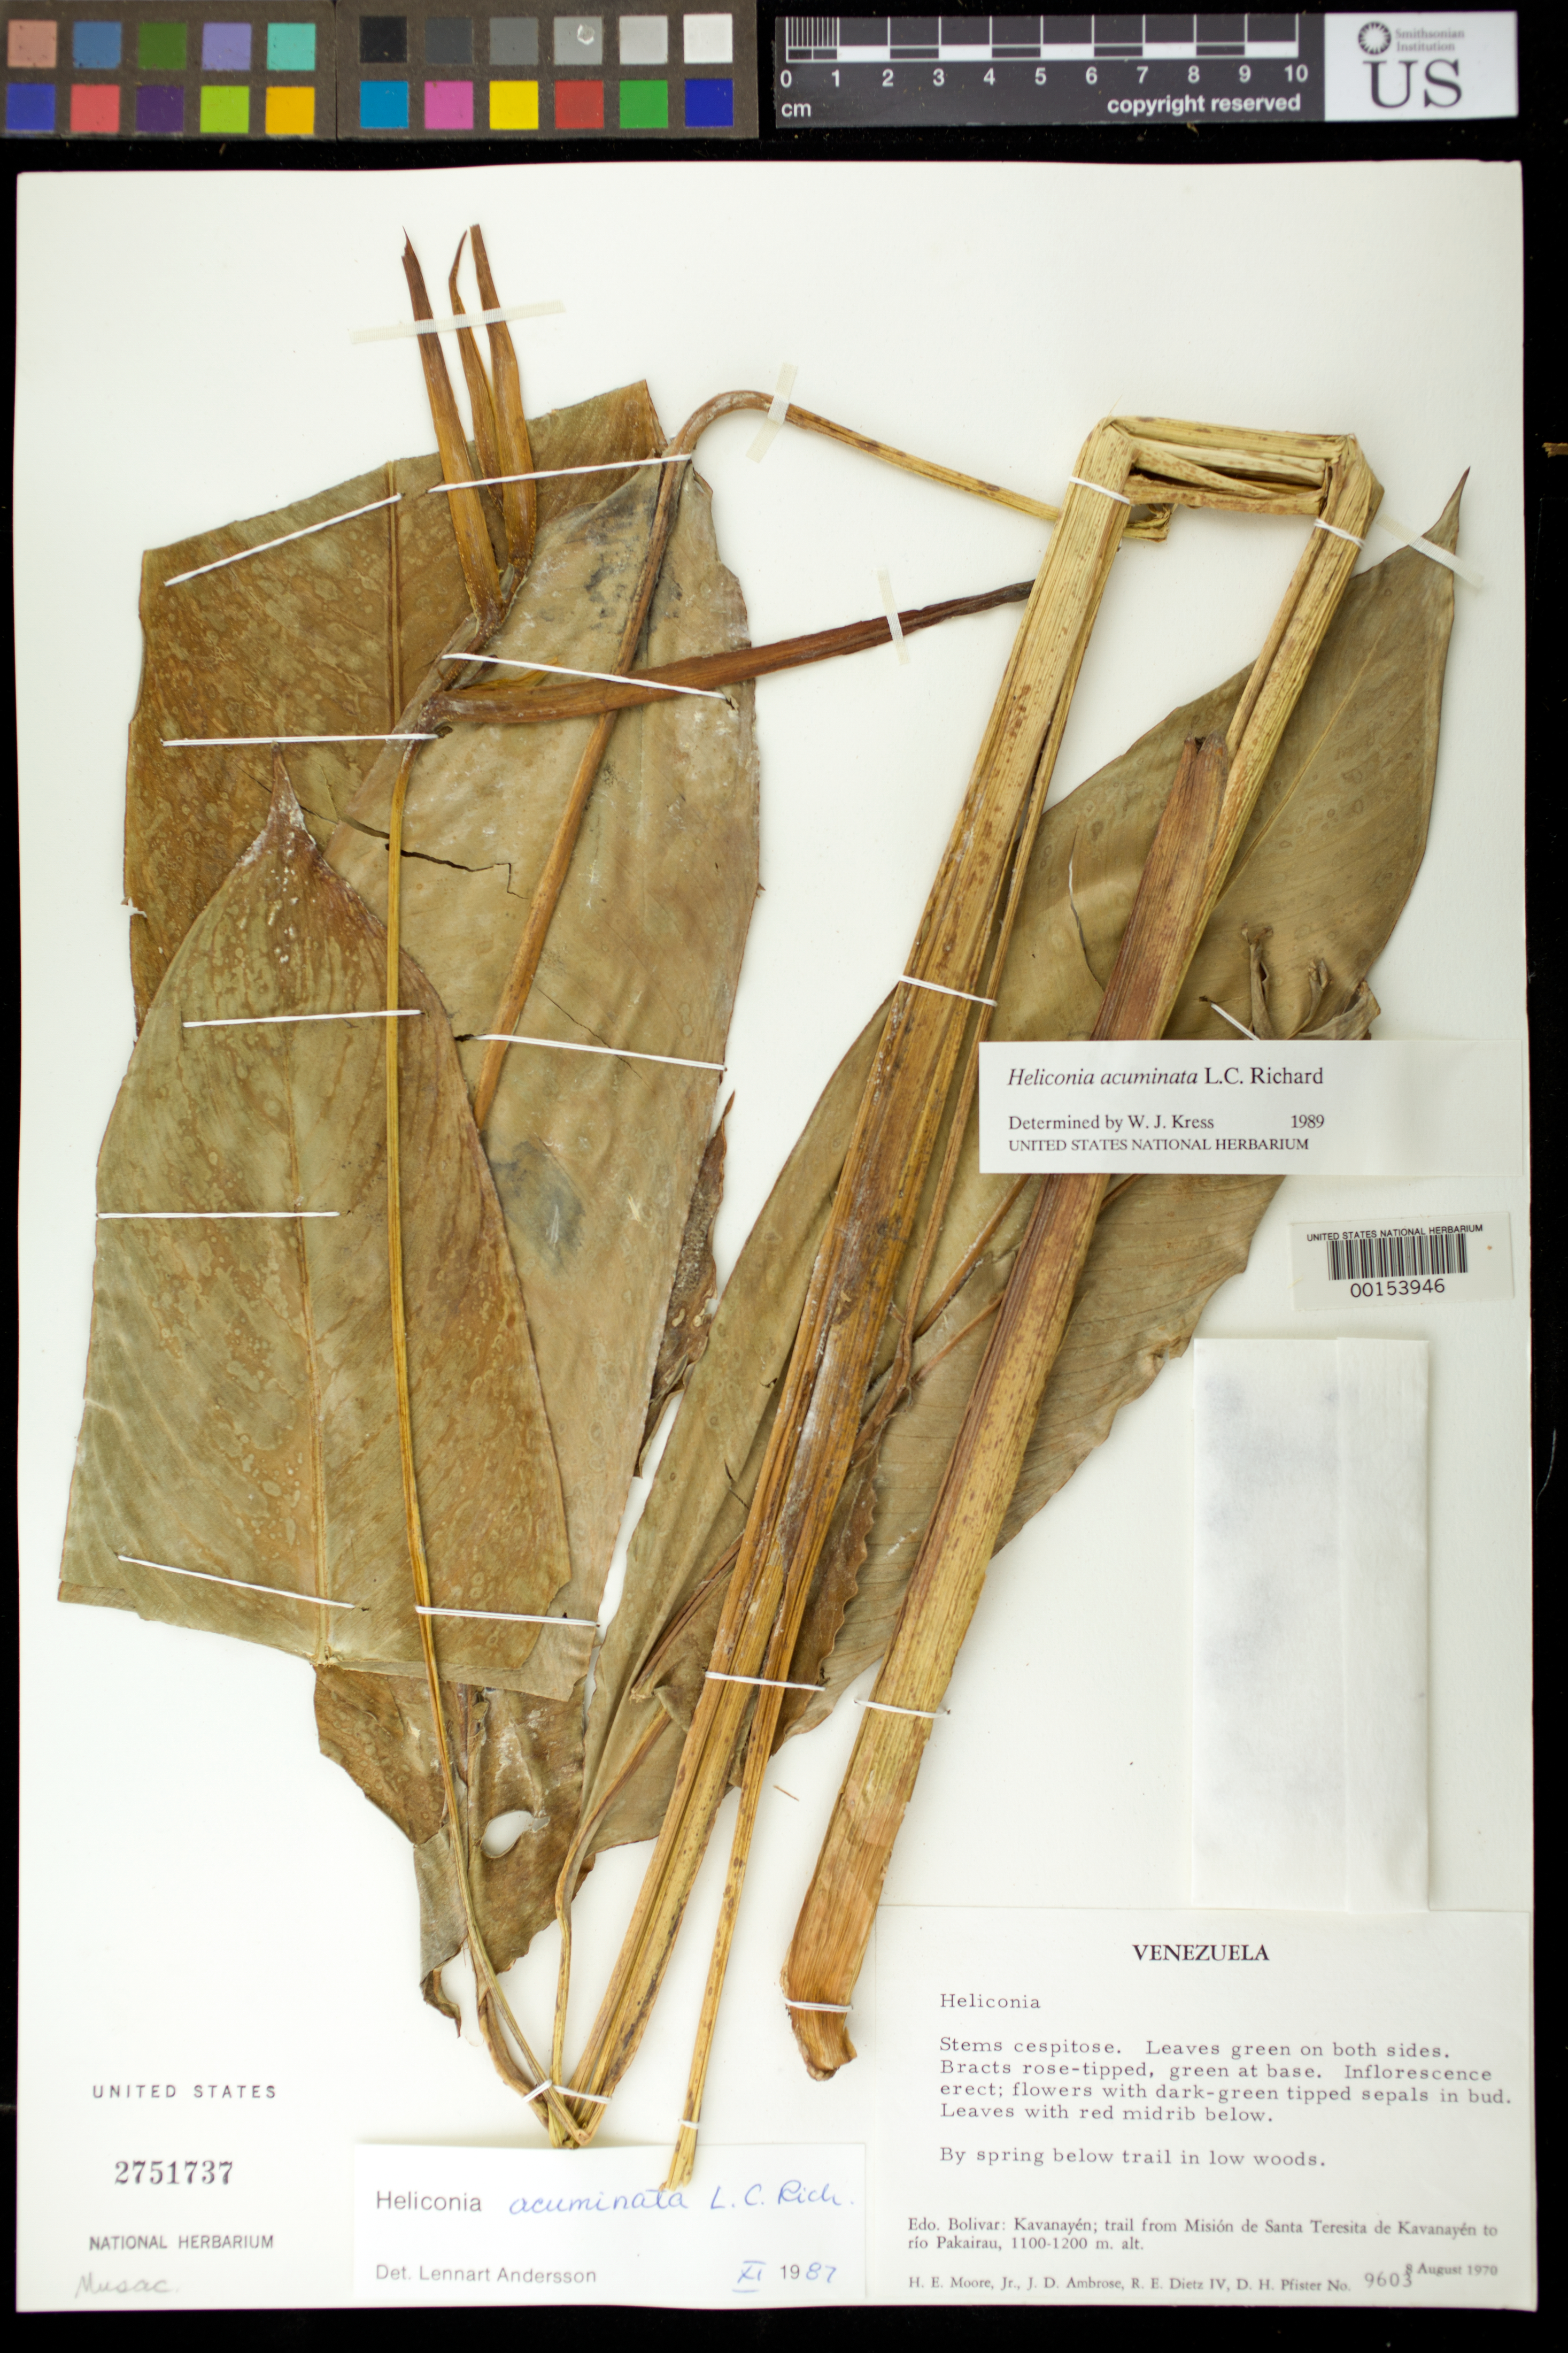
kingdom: Plantae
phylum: Tracheophyta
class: Liliopsida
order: Zingiberales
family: Heliconiaceae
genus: Heliconia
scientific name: Heliconia acuminata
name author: A. Rich.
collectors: H. E. Moore, J. D. Ambrose, R. Dietz & D. H. Pfister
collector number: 9603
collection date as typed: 08 Aug 1970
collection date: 1970-08-08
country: Venezuela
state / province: Bolivar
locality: Kavanayen, trail from mision de santa teresita de kavanayen to rio pakairau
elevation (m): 1100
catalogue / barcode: US 2751737